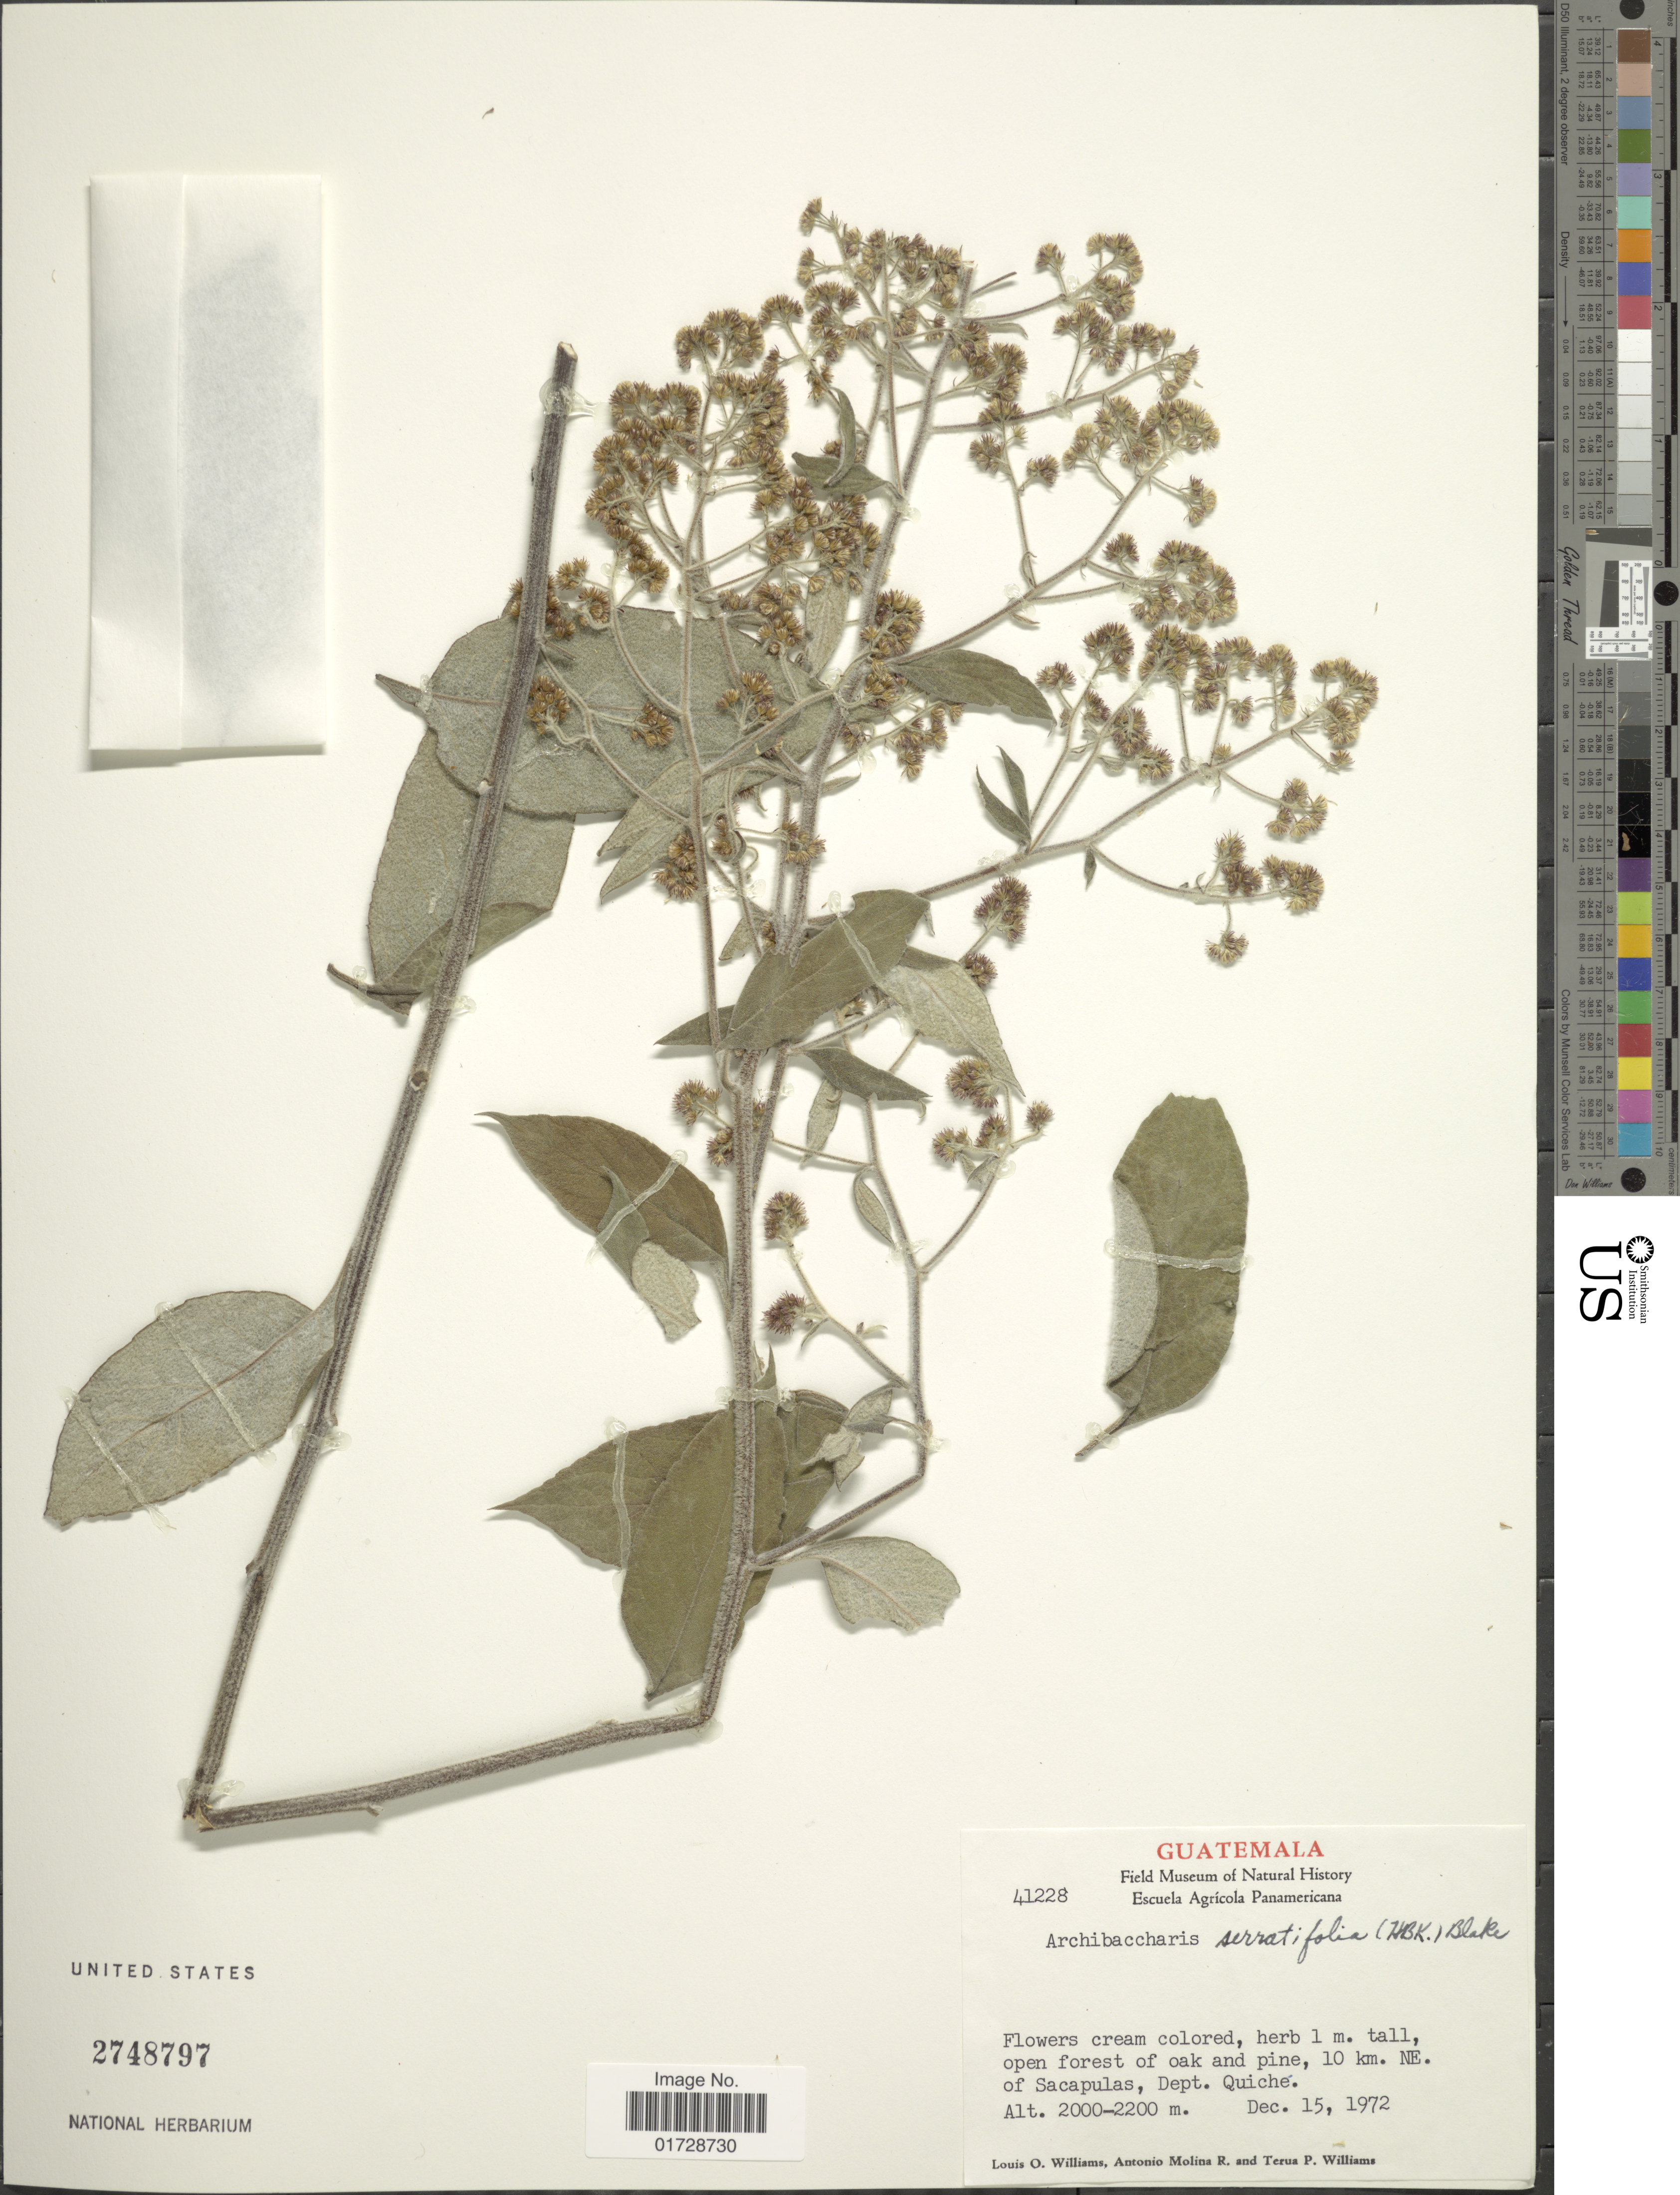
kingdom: Plantae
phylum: Tracheophyta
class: Magnoliopsida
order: Asterales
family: Asteraceae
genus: Archibaccharis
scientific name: Archibaccharis serratifolia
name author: (Kunth) S.F. Blake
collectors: L. O. Williams, A. Molina R. & T. P. Williams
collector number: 41228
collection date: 1972-12-15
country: Guatemala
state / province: El Quiché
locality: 10 km NE of Sacapulas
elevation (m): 2000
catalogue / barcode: US 2748797